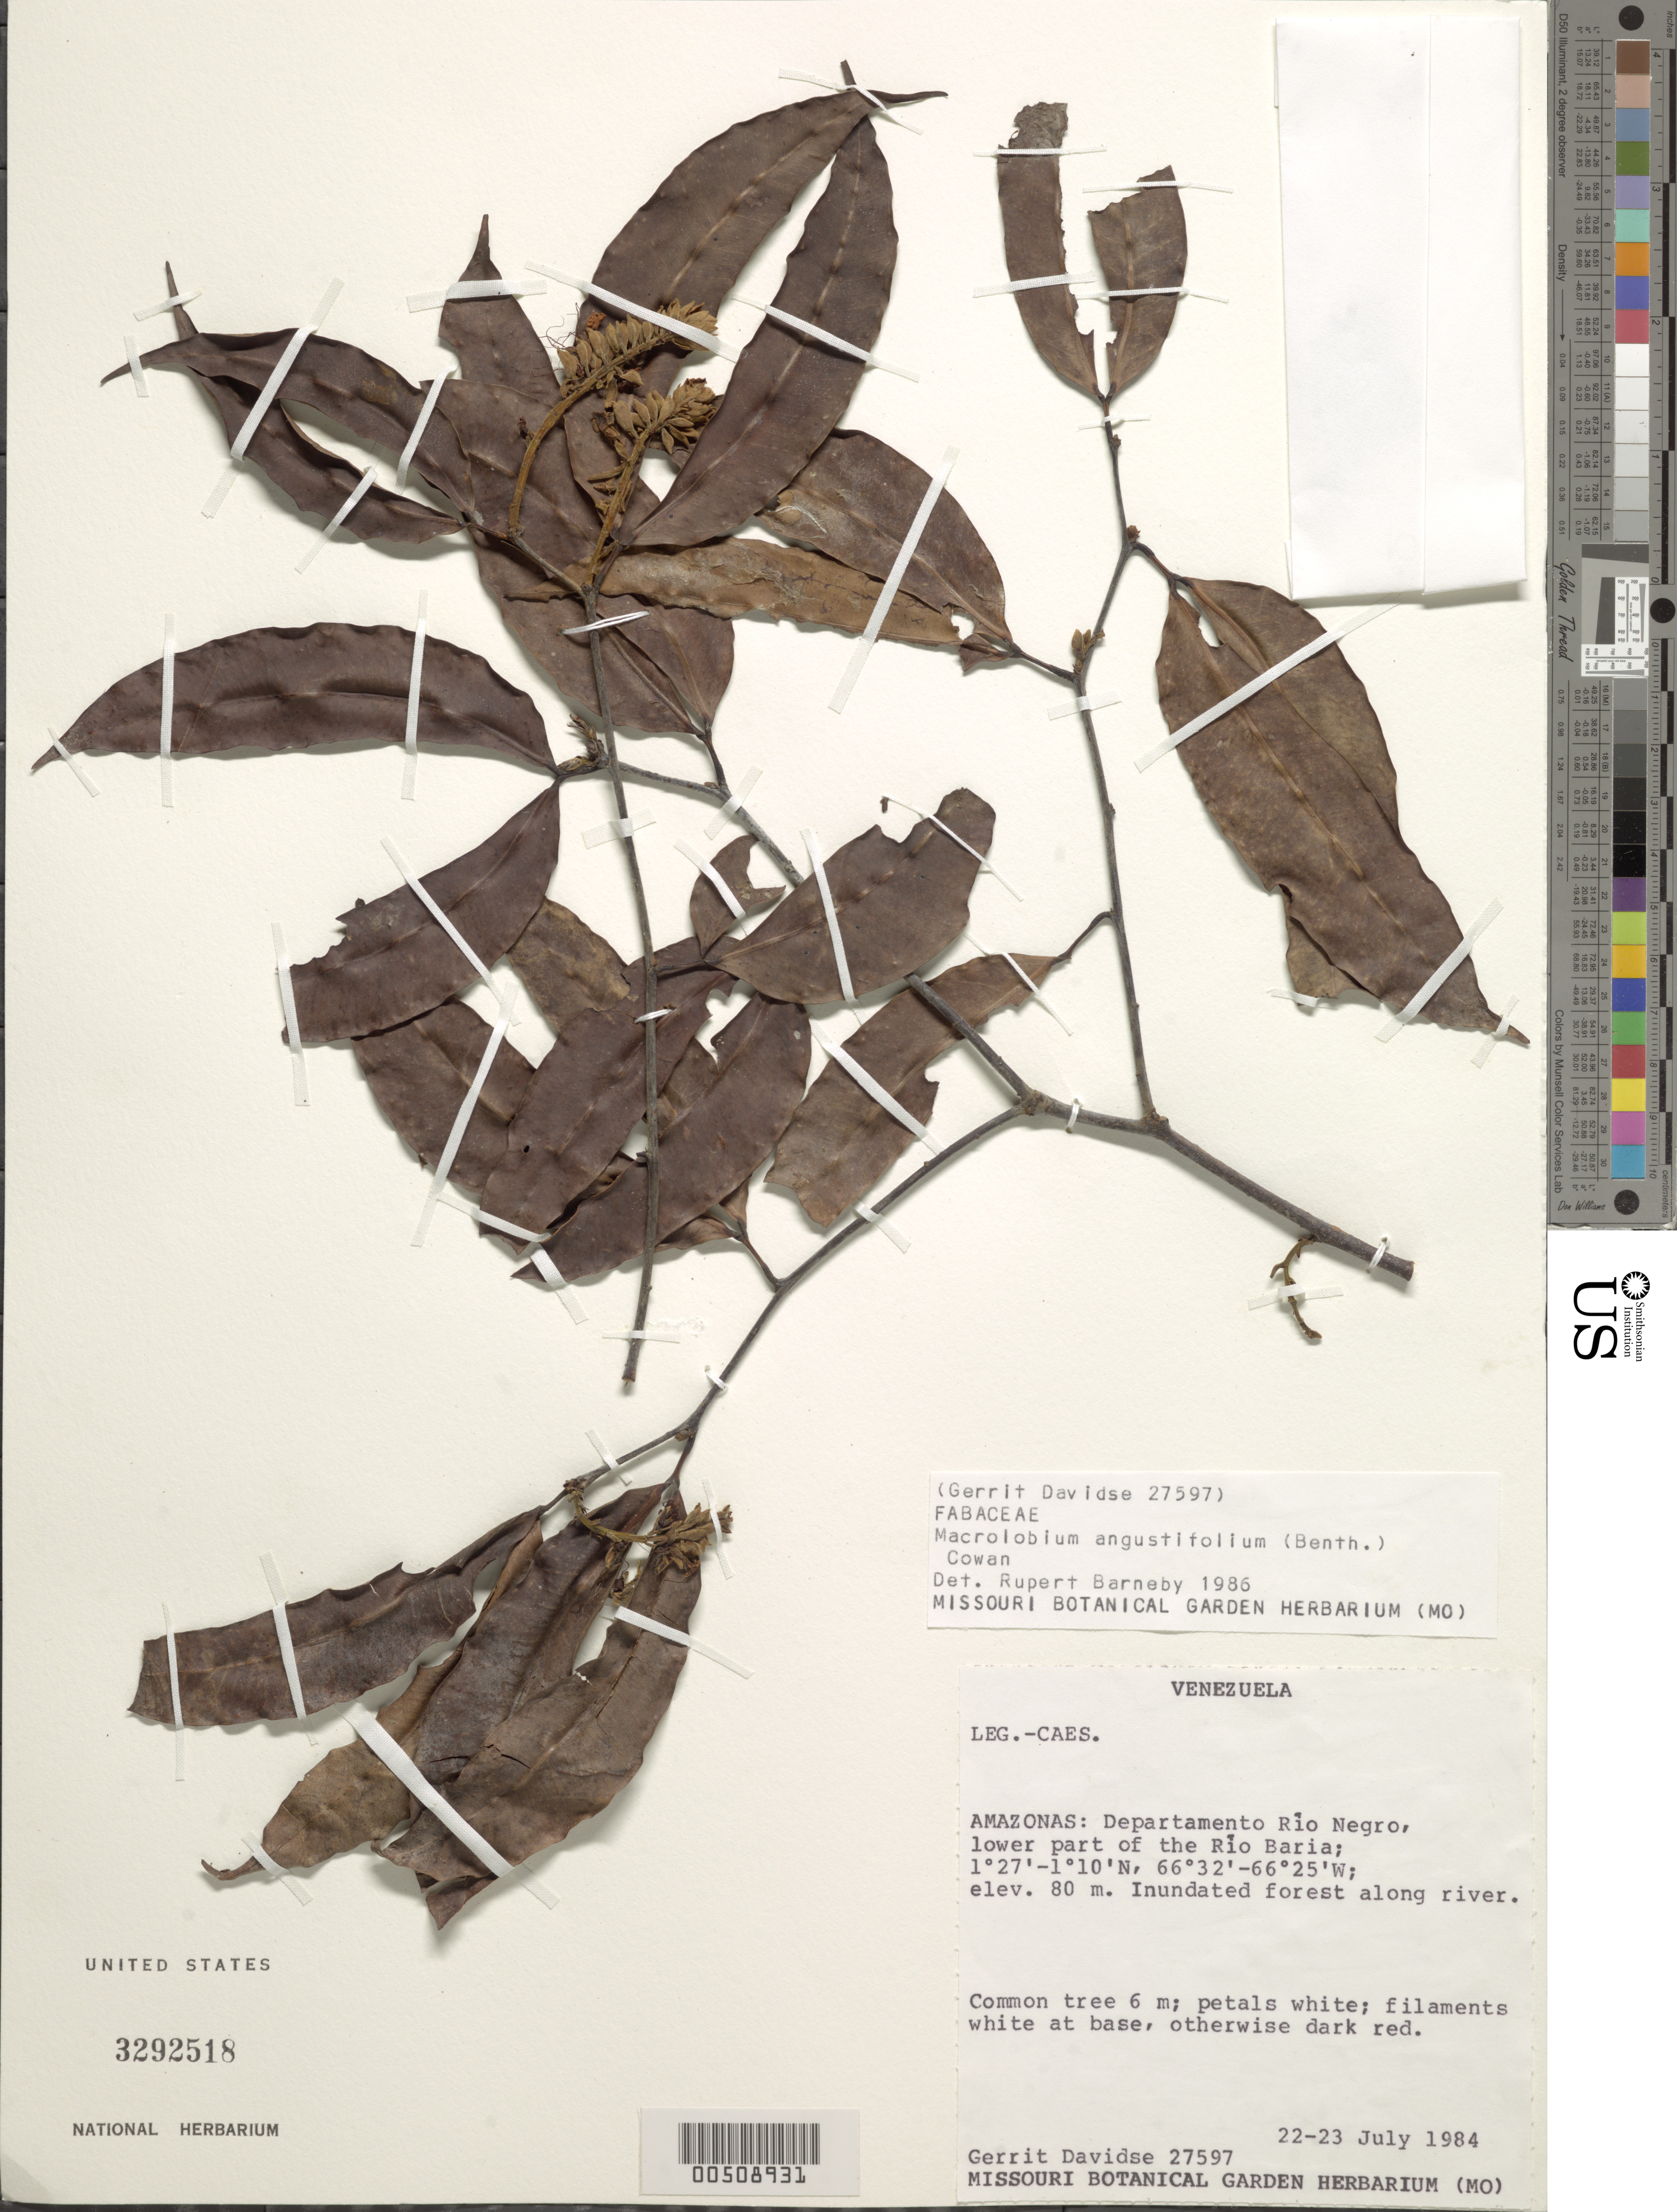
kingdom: Plantae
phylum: Tracheophyta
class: Magnoliopsida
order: Fabales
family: Fabaceae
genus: Macrolobium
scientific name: Macrolobium angustifolium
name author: (Benth.) R.S. Cowan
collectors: G. Davidse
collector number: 27597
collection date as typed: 22 Jul 1984 to 23 Jul 1984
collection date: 1984-07-22/1984-07-23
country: Venezuela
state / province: Amazonas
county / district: Rio Negro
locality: Rio baria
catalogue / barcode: US 3292518